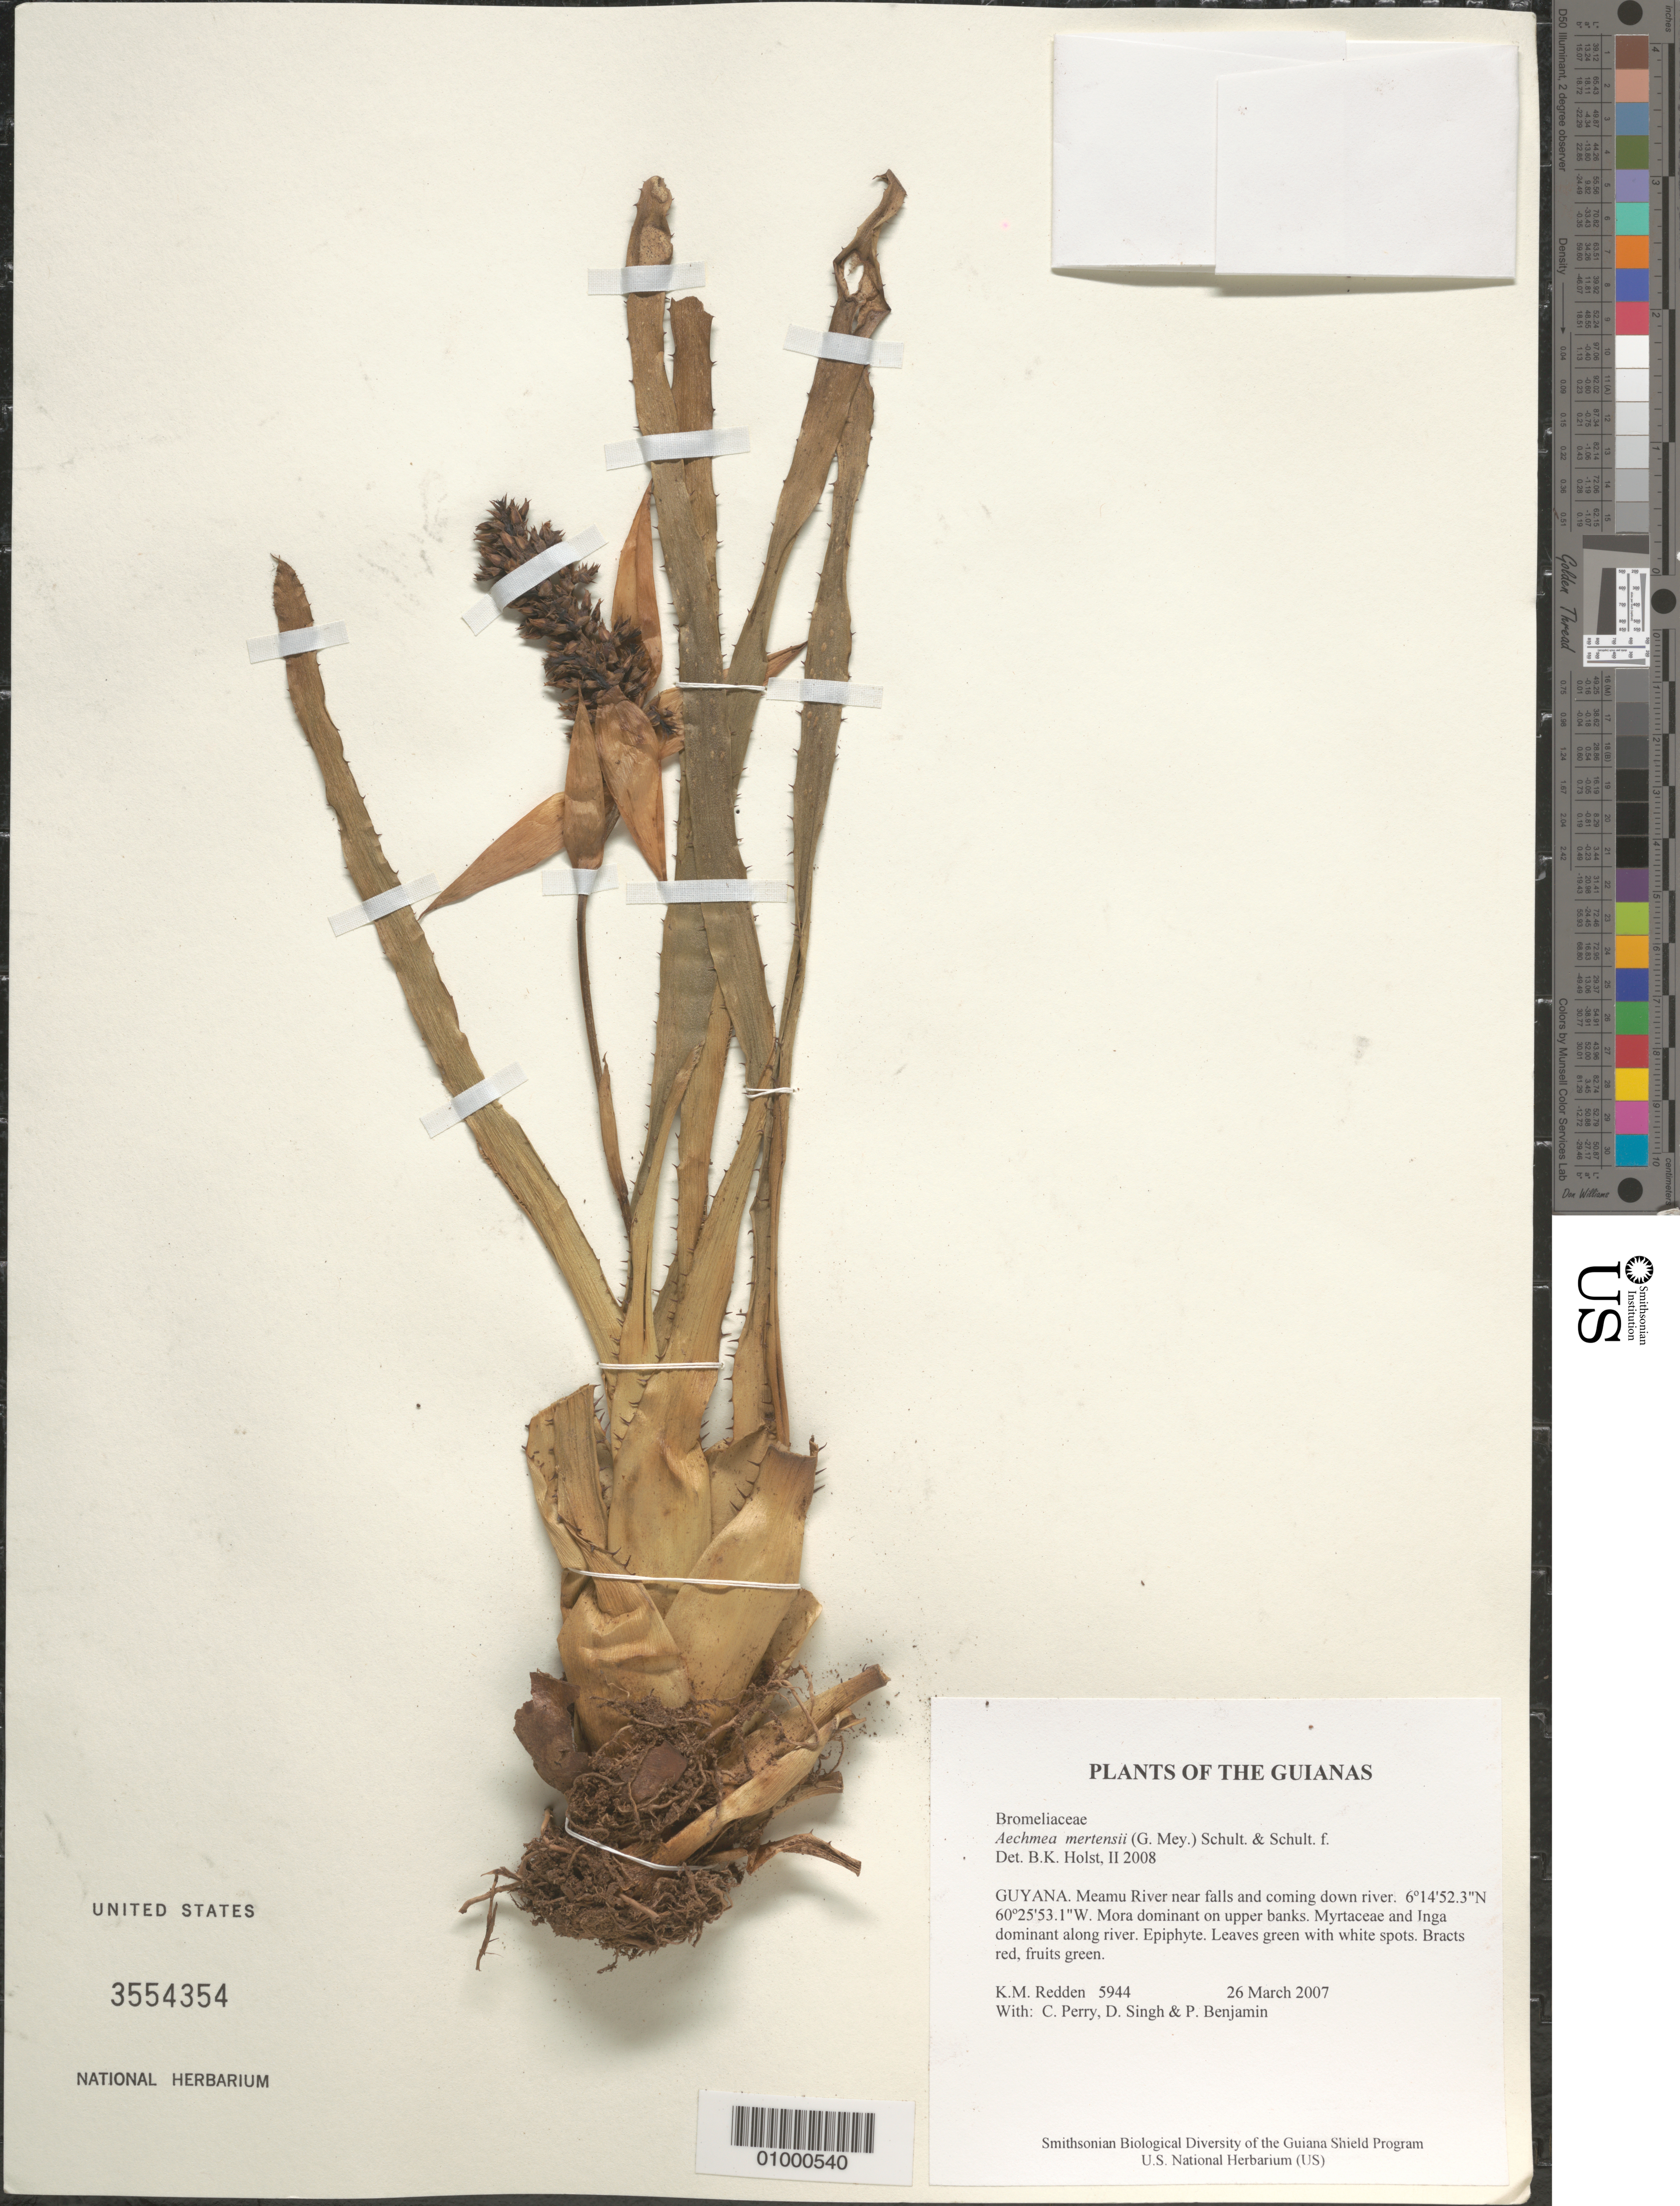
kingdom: Plantae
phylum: Tracheophyta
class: Liliopsida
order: Poales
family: Bromeliaceae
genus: Aechmea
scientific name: Aechmea mertensii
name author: (G. Mey.) Schult. & Schult. f.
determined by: Holst, Bruce K.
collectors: K. M. Redden, C. Perry, D. Singh & P. Benjamin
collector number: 5944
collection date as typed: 26 March 2007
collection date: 2007-03-26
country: Guyana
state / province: Cuyuni-Mazaruni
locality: Meamu River near falls and coming down river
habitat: Mora dominant on upper banks. Myrtaceae and Inga dominant along river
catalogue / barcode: US 3554354